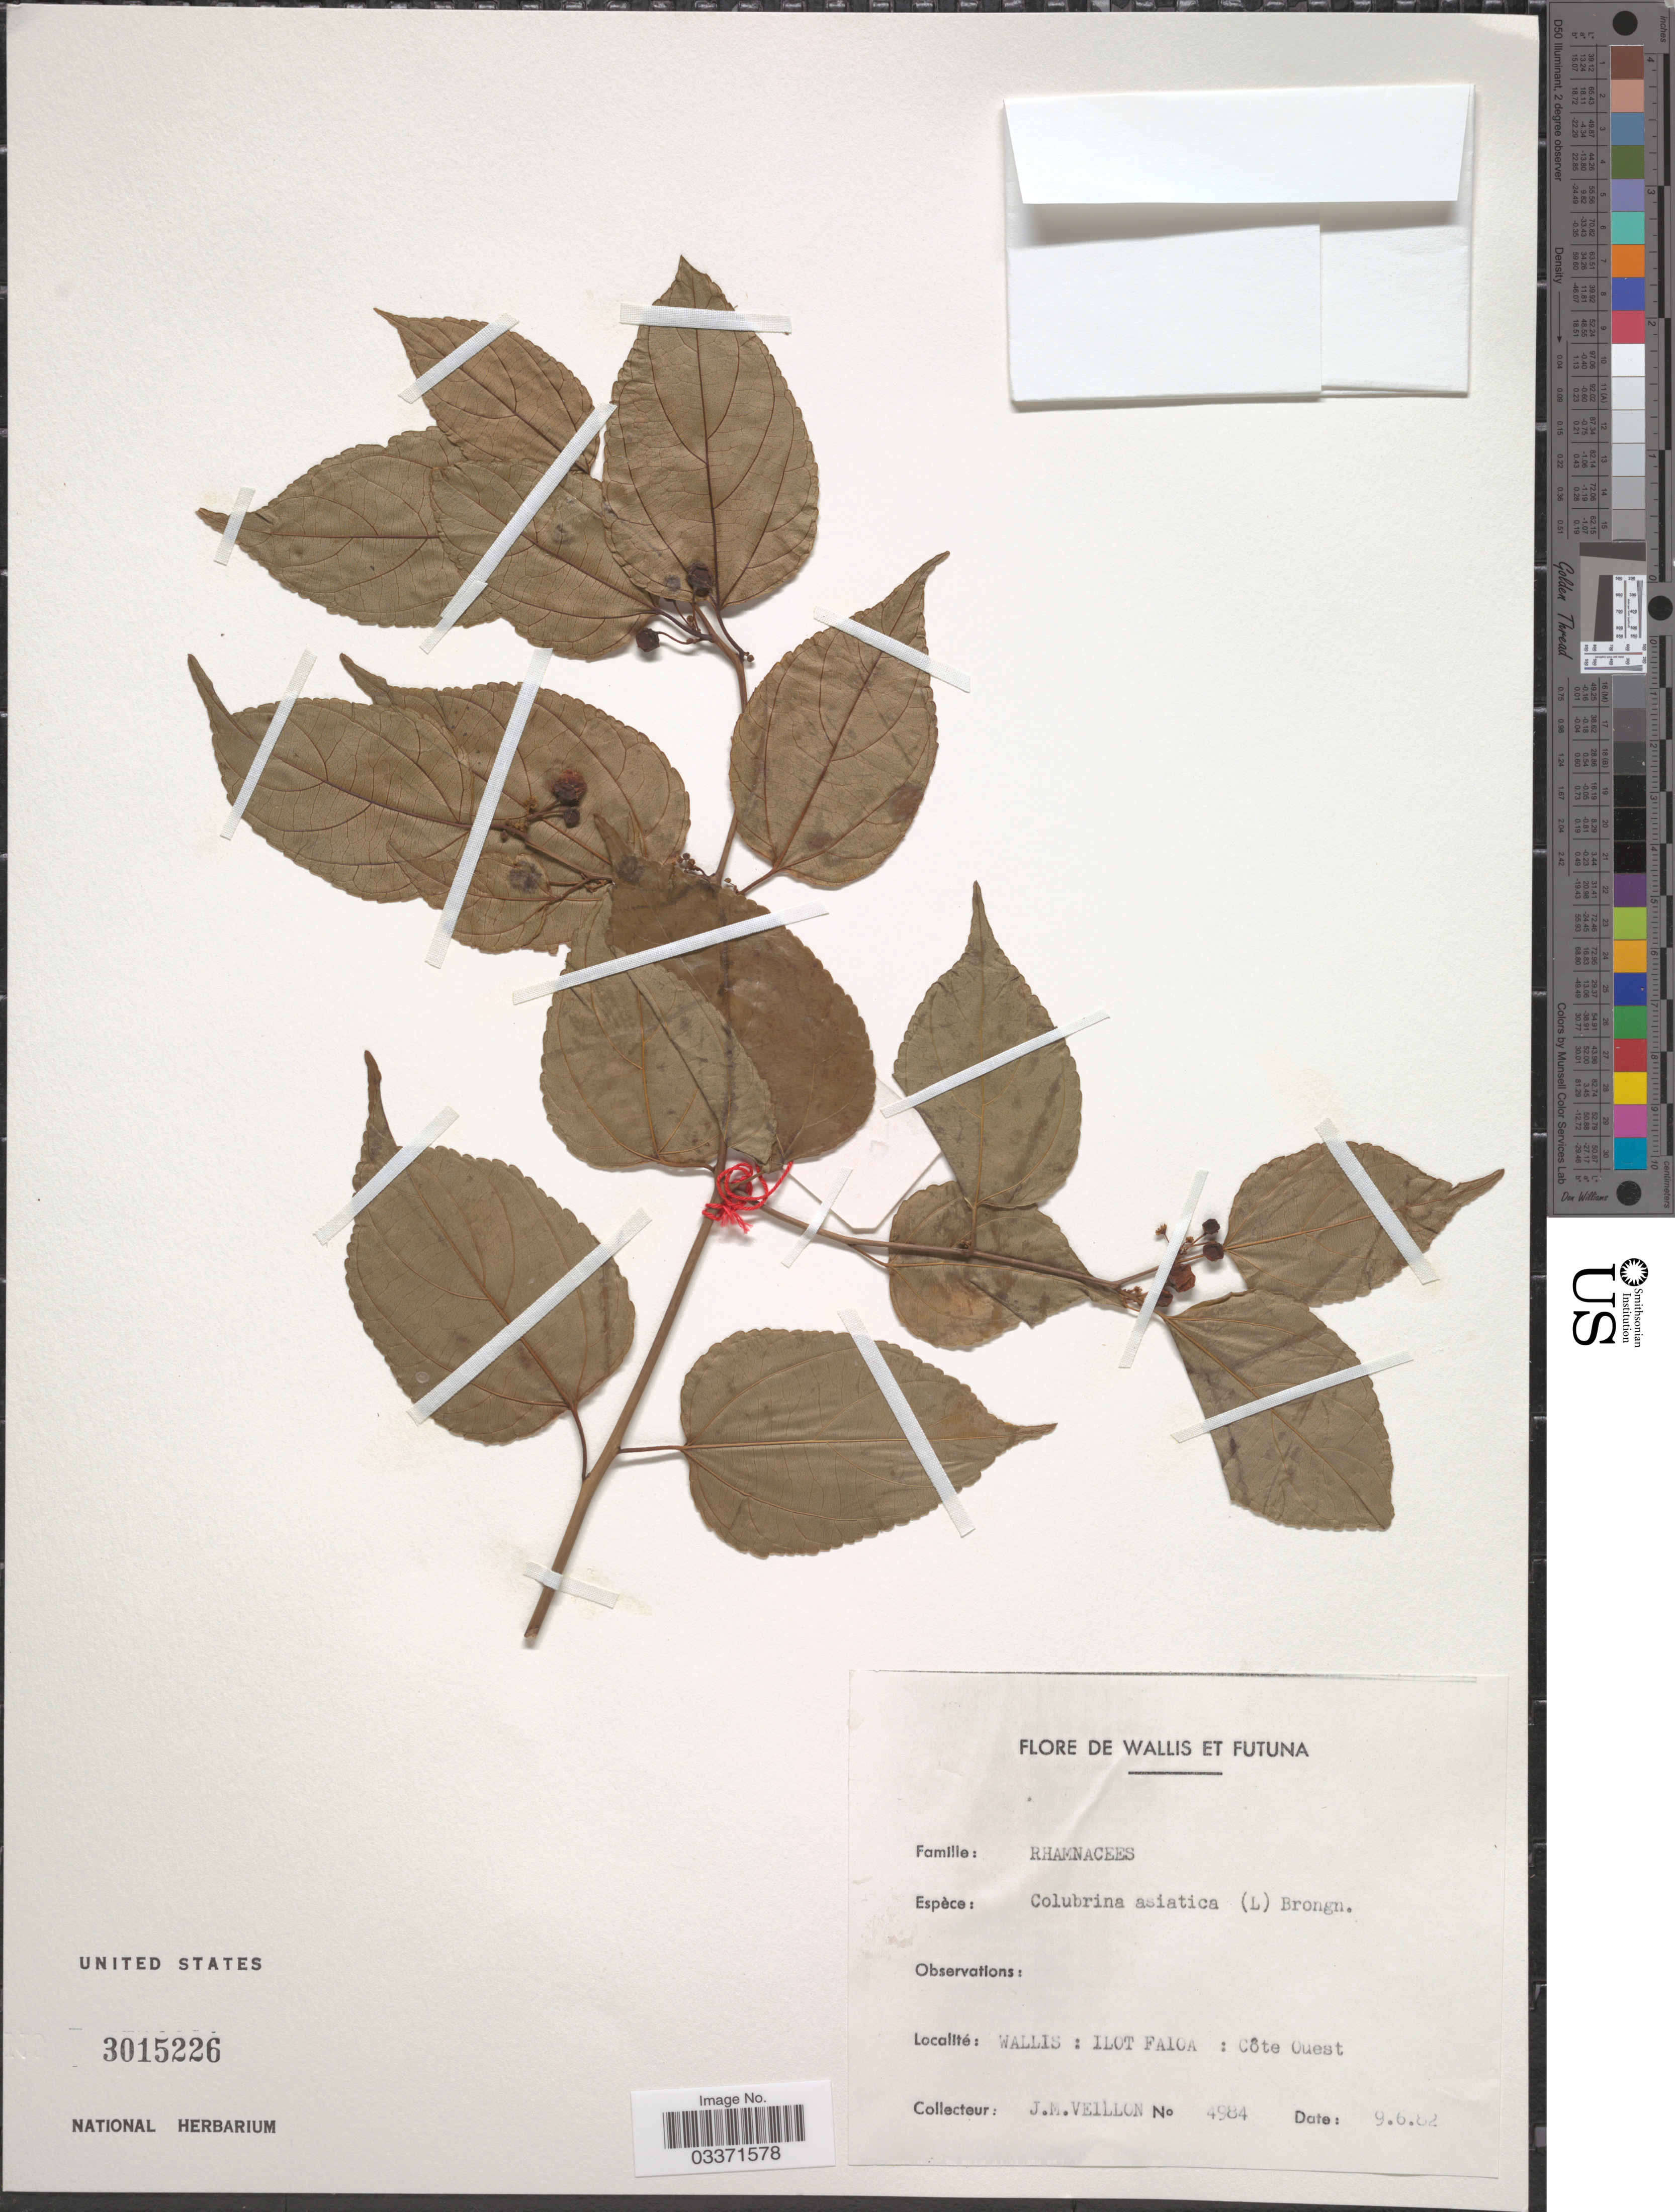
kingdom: Plantae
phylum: Tracheophyta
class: Magnoliopsida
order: Rosales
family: Rhamnaceae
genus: Colubrina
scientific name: Colubrina asiatica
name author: (L.) Brongn.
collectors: J. Veillon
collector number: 4984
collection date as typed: Transcribed d/m/y: 9/6/82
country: Wallis and Futuna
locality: Wallis: Ilot Faio [interpreted]: Côte Ouest.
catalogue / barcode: US 3015226